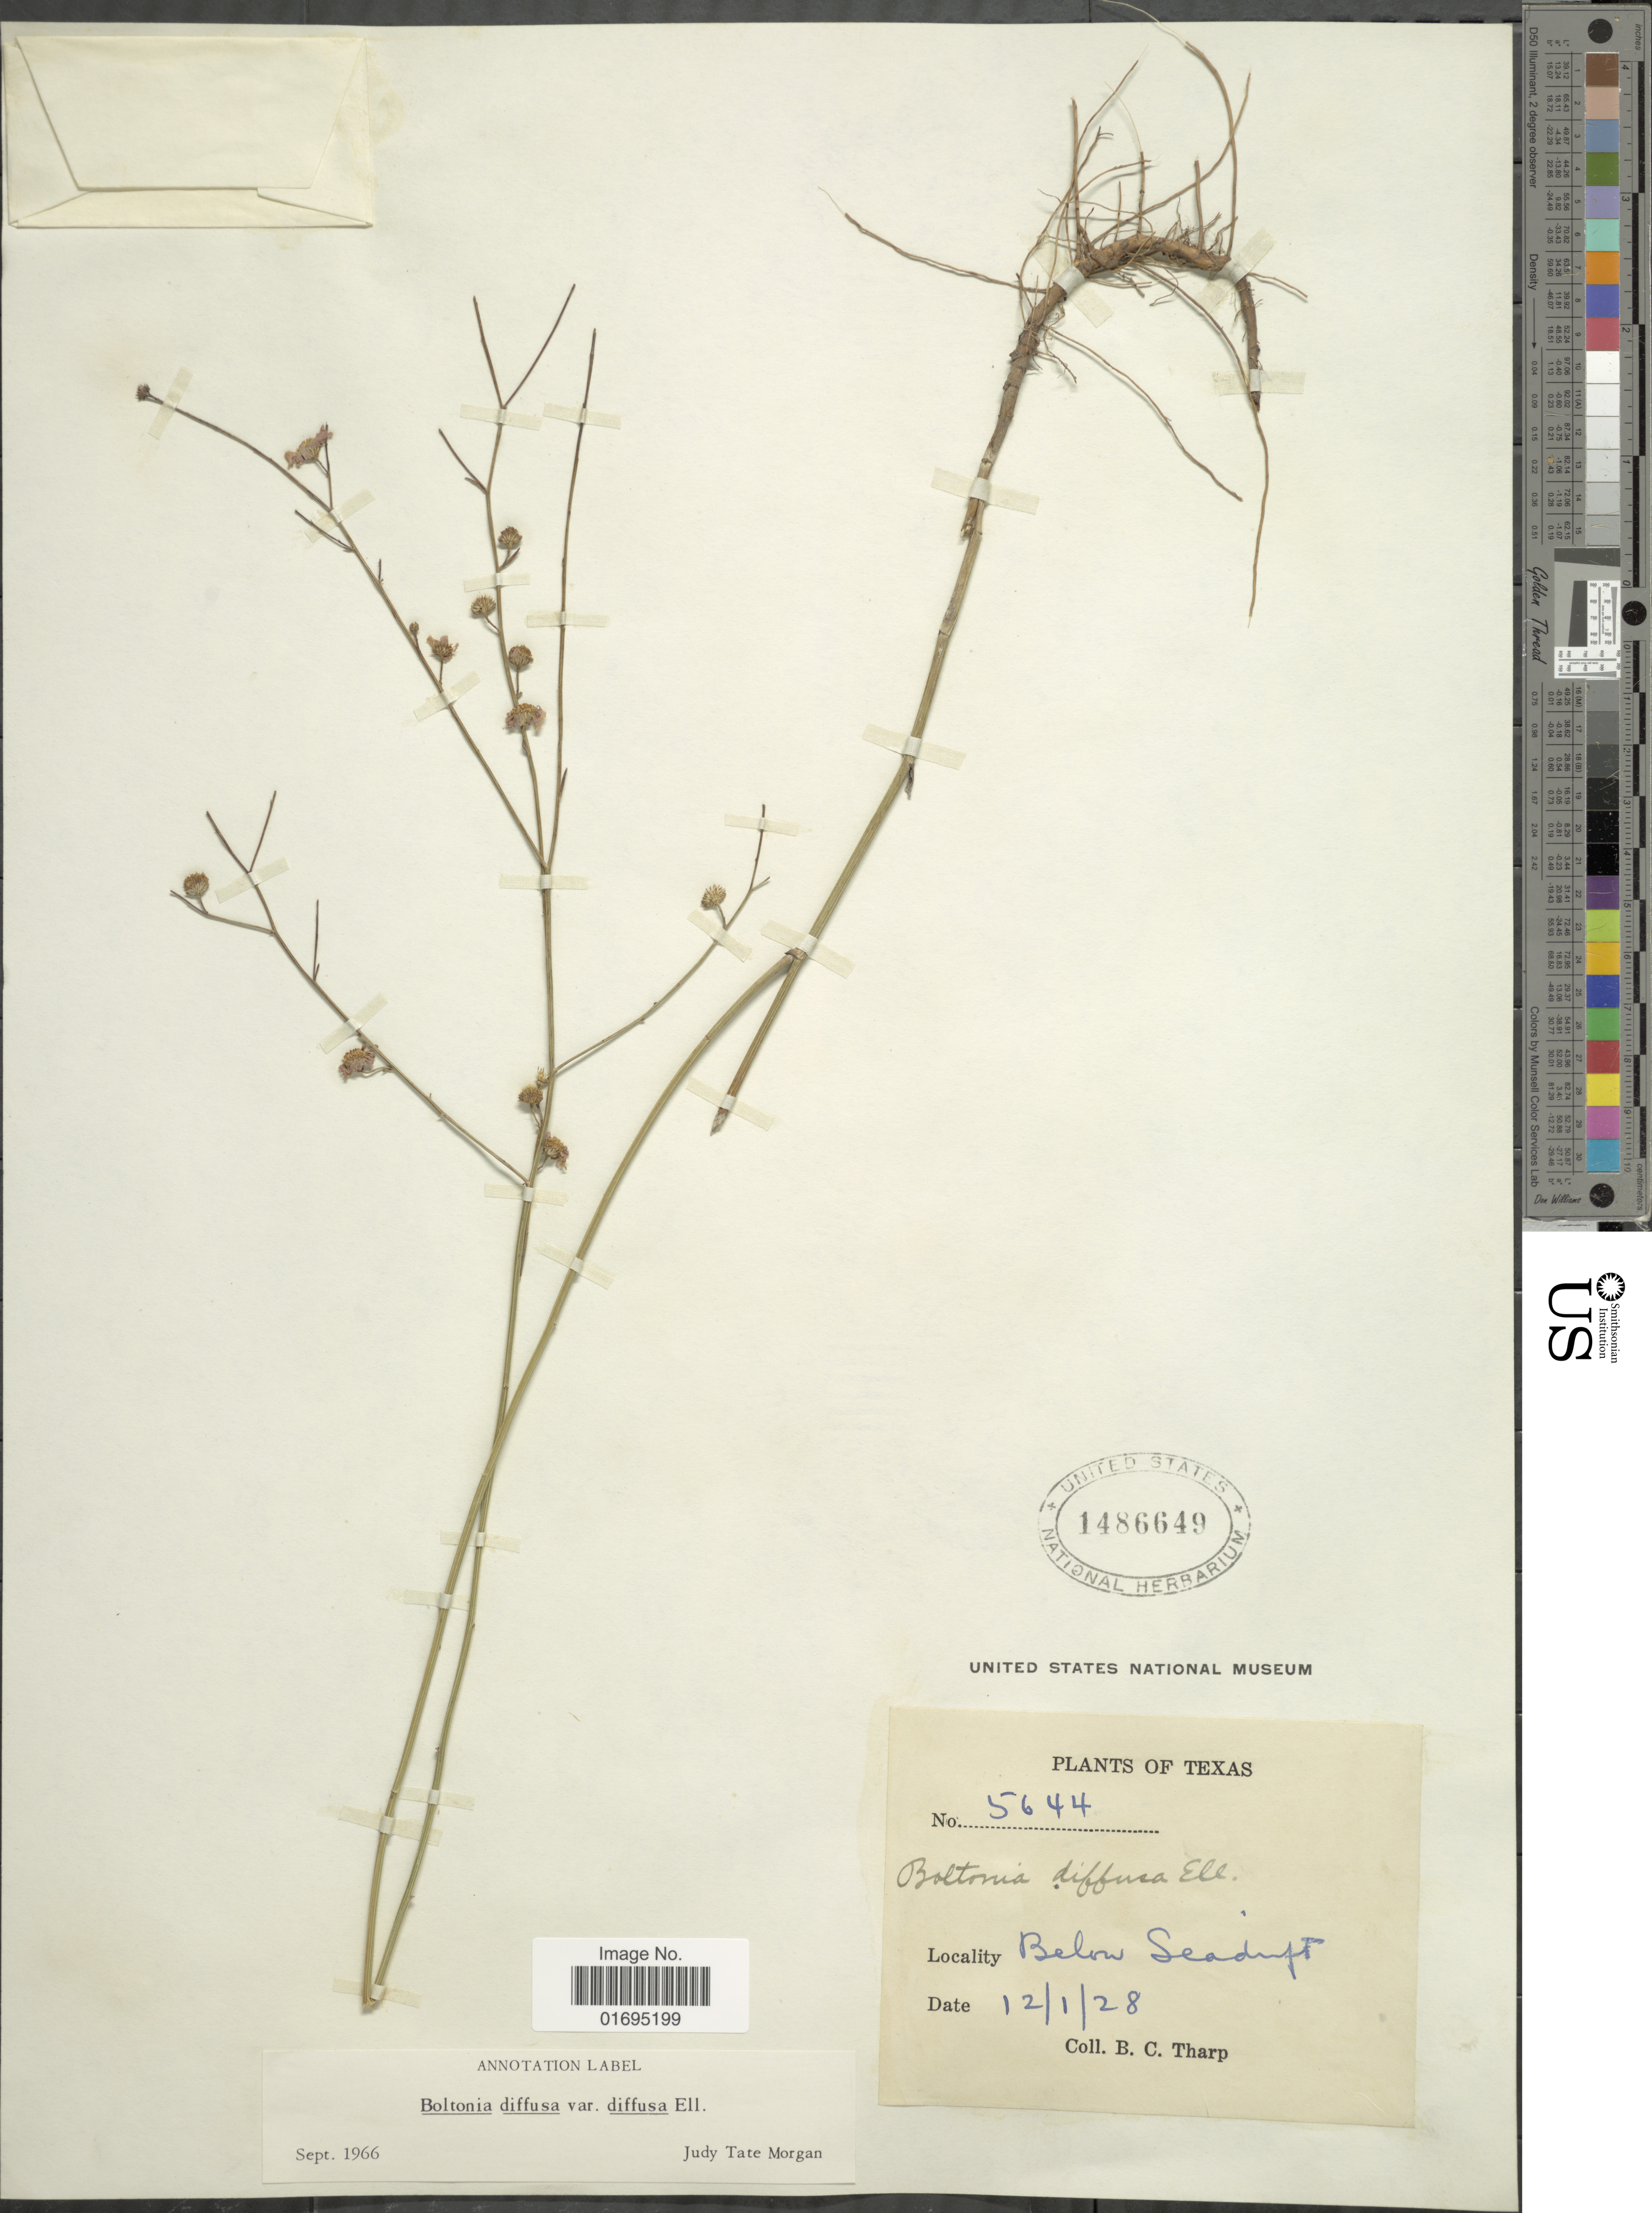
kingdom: Plantae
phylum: Tracheophyta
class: Magnoliopsida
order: Asterales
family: Asteraceae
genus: Boltonia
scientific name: Boltonia diffusa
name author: Elliott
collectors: B. C. Tharp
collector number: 5644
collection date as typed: Transcribed d/m/y: 12/1/28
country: United States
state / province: Texas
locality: Below Seadrift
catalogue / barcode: US 1486649